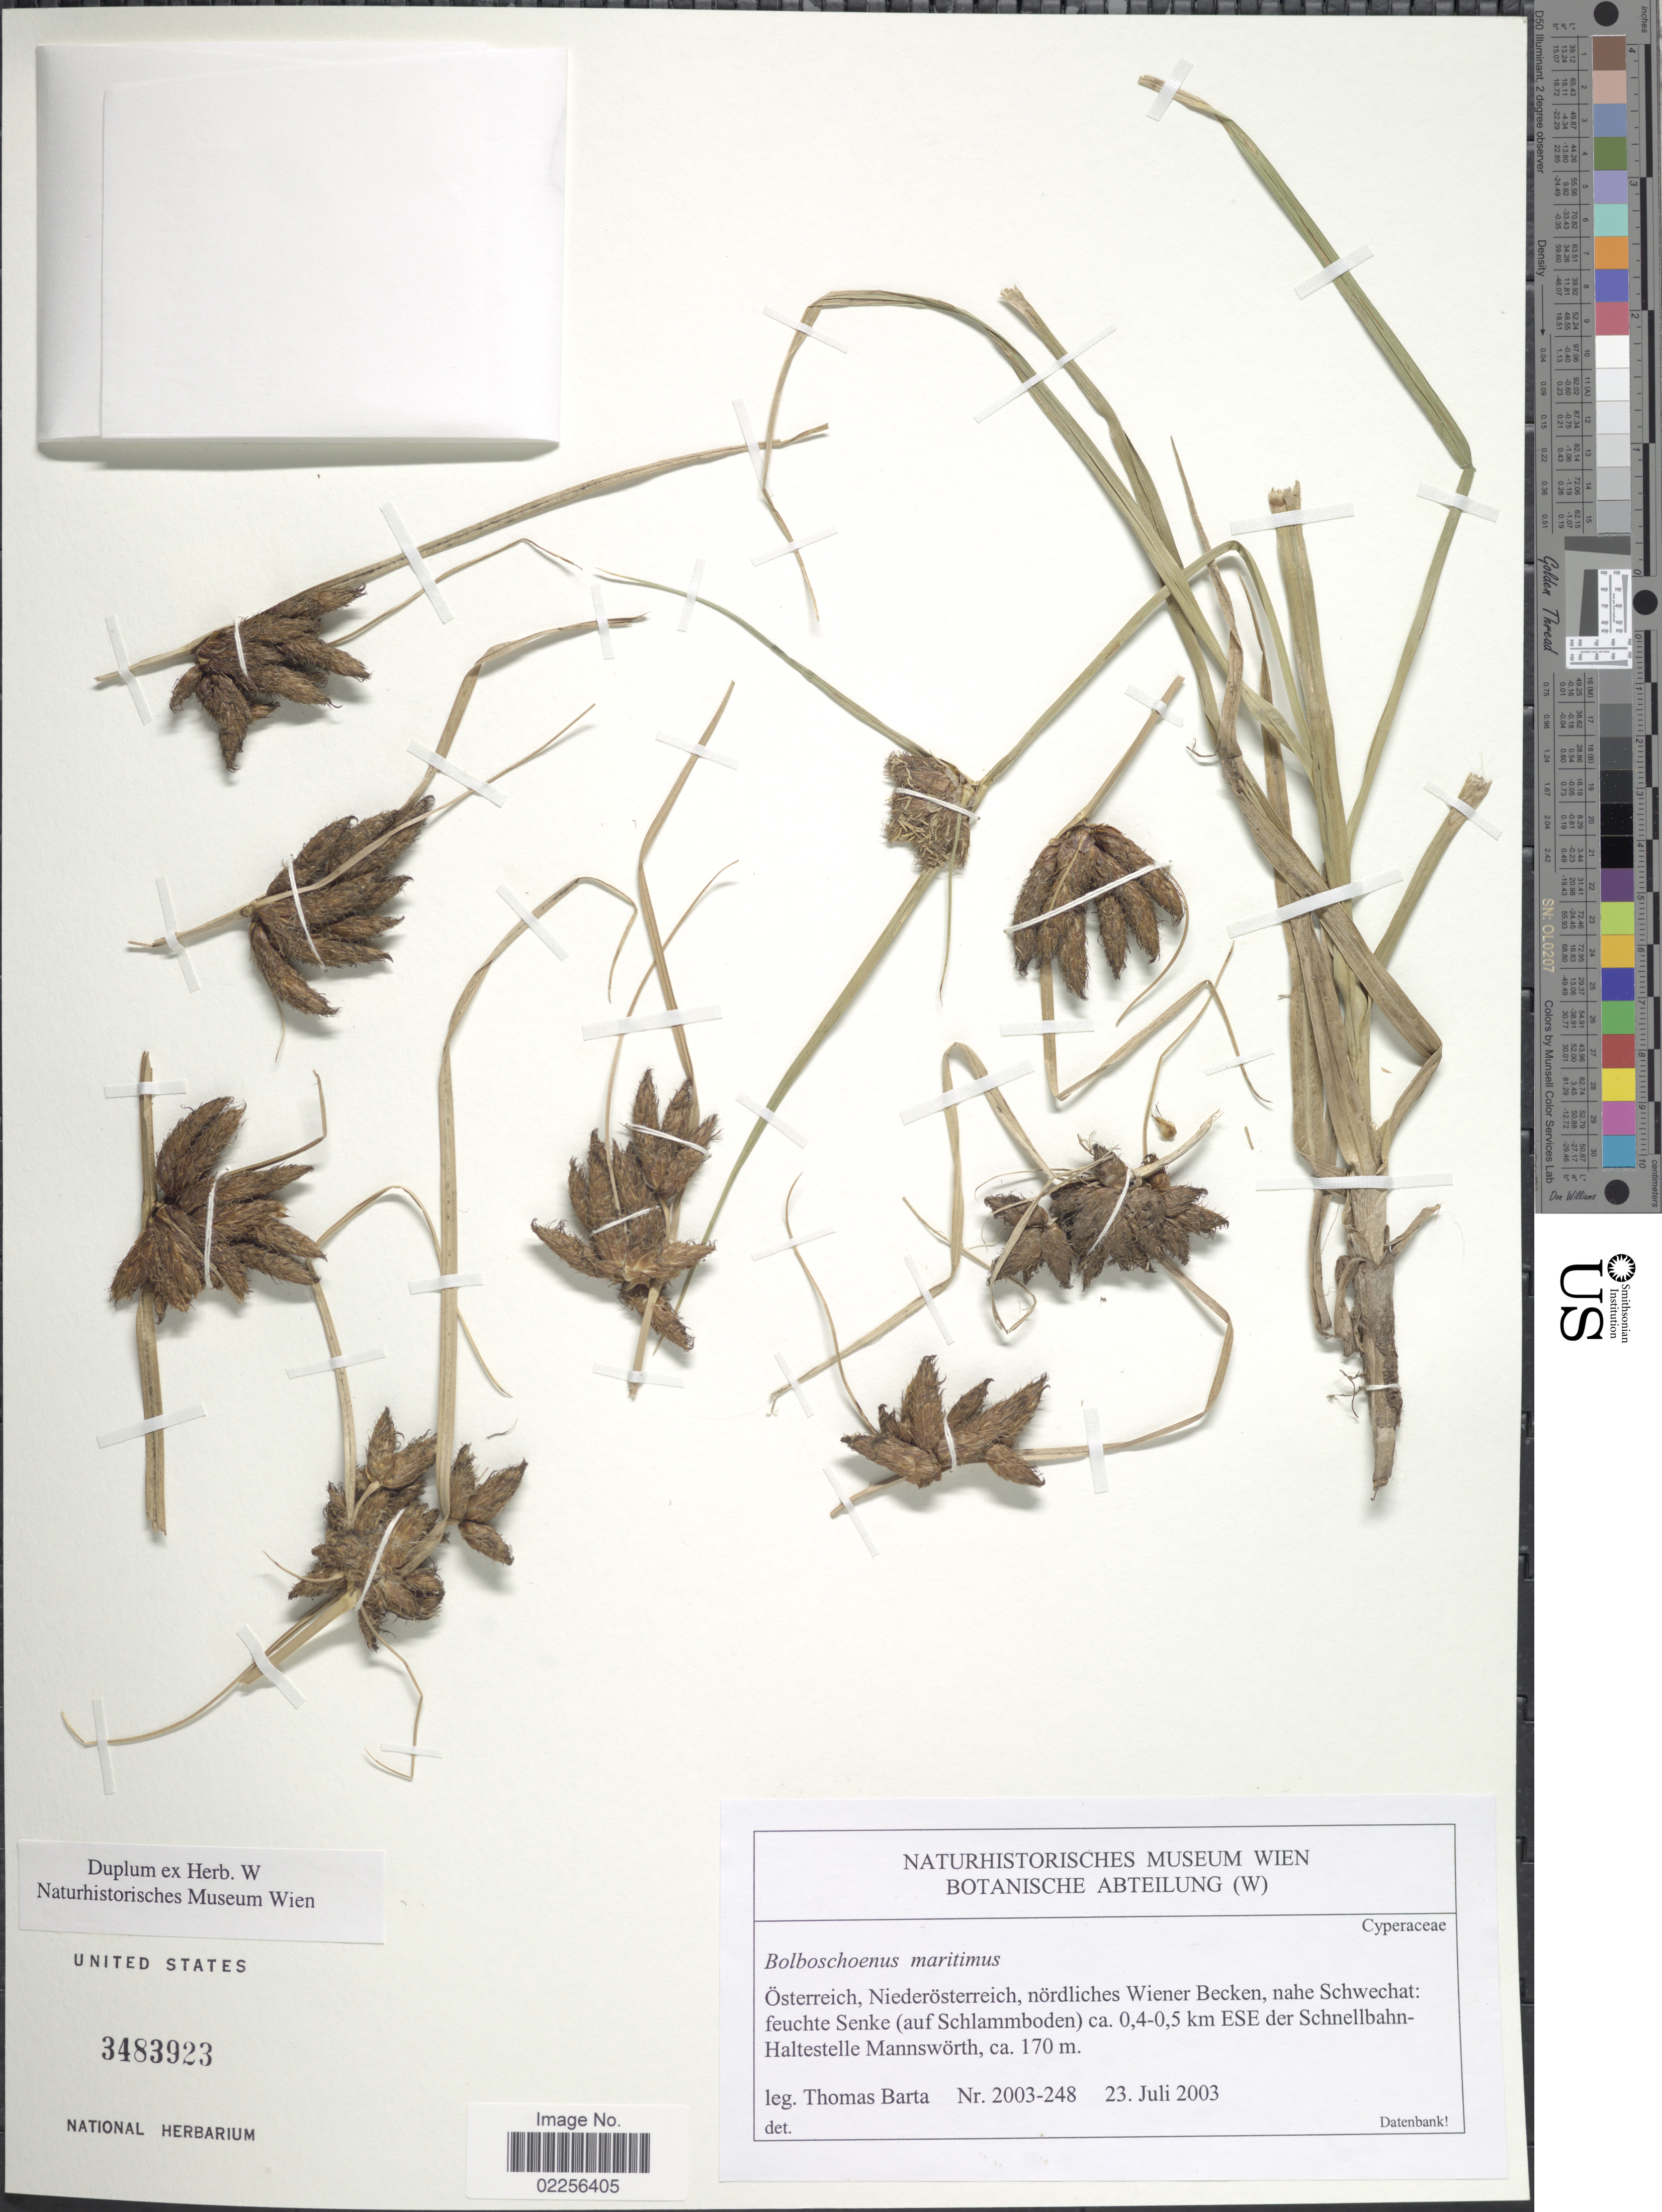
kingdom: Plantae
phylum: Tracheophyta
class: Liliopsida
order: Poales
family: Cyperaceae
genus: Bolboschoenus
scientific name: Bolboschoenus maritimus subsp. maritimus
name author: (L.) Palla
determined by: Strong, Mark T., (BOT), Smithsonian Institution - National Museum of Natural History (UNITED STATES)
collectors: T. Barta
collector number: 2003-248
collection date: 2003-07-23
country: Austria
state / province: Niederosterreich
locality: Osterreich, nodliches Wiener Becken, nahe Schwechat, feuchte Senke (auf Schlammboden) ca 0.4-0.5 km ESE der Schnellbahn-Haltestelle Mannsworth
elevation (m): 170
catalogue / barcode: US 3483923